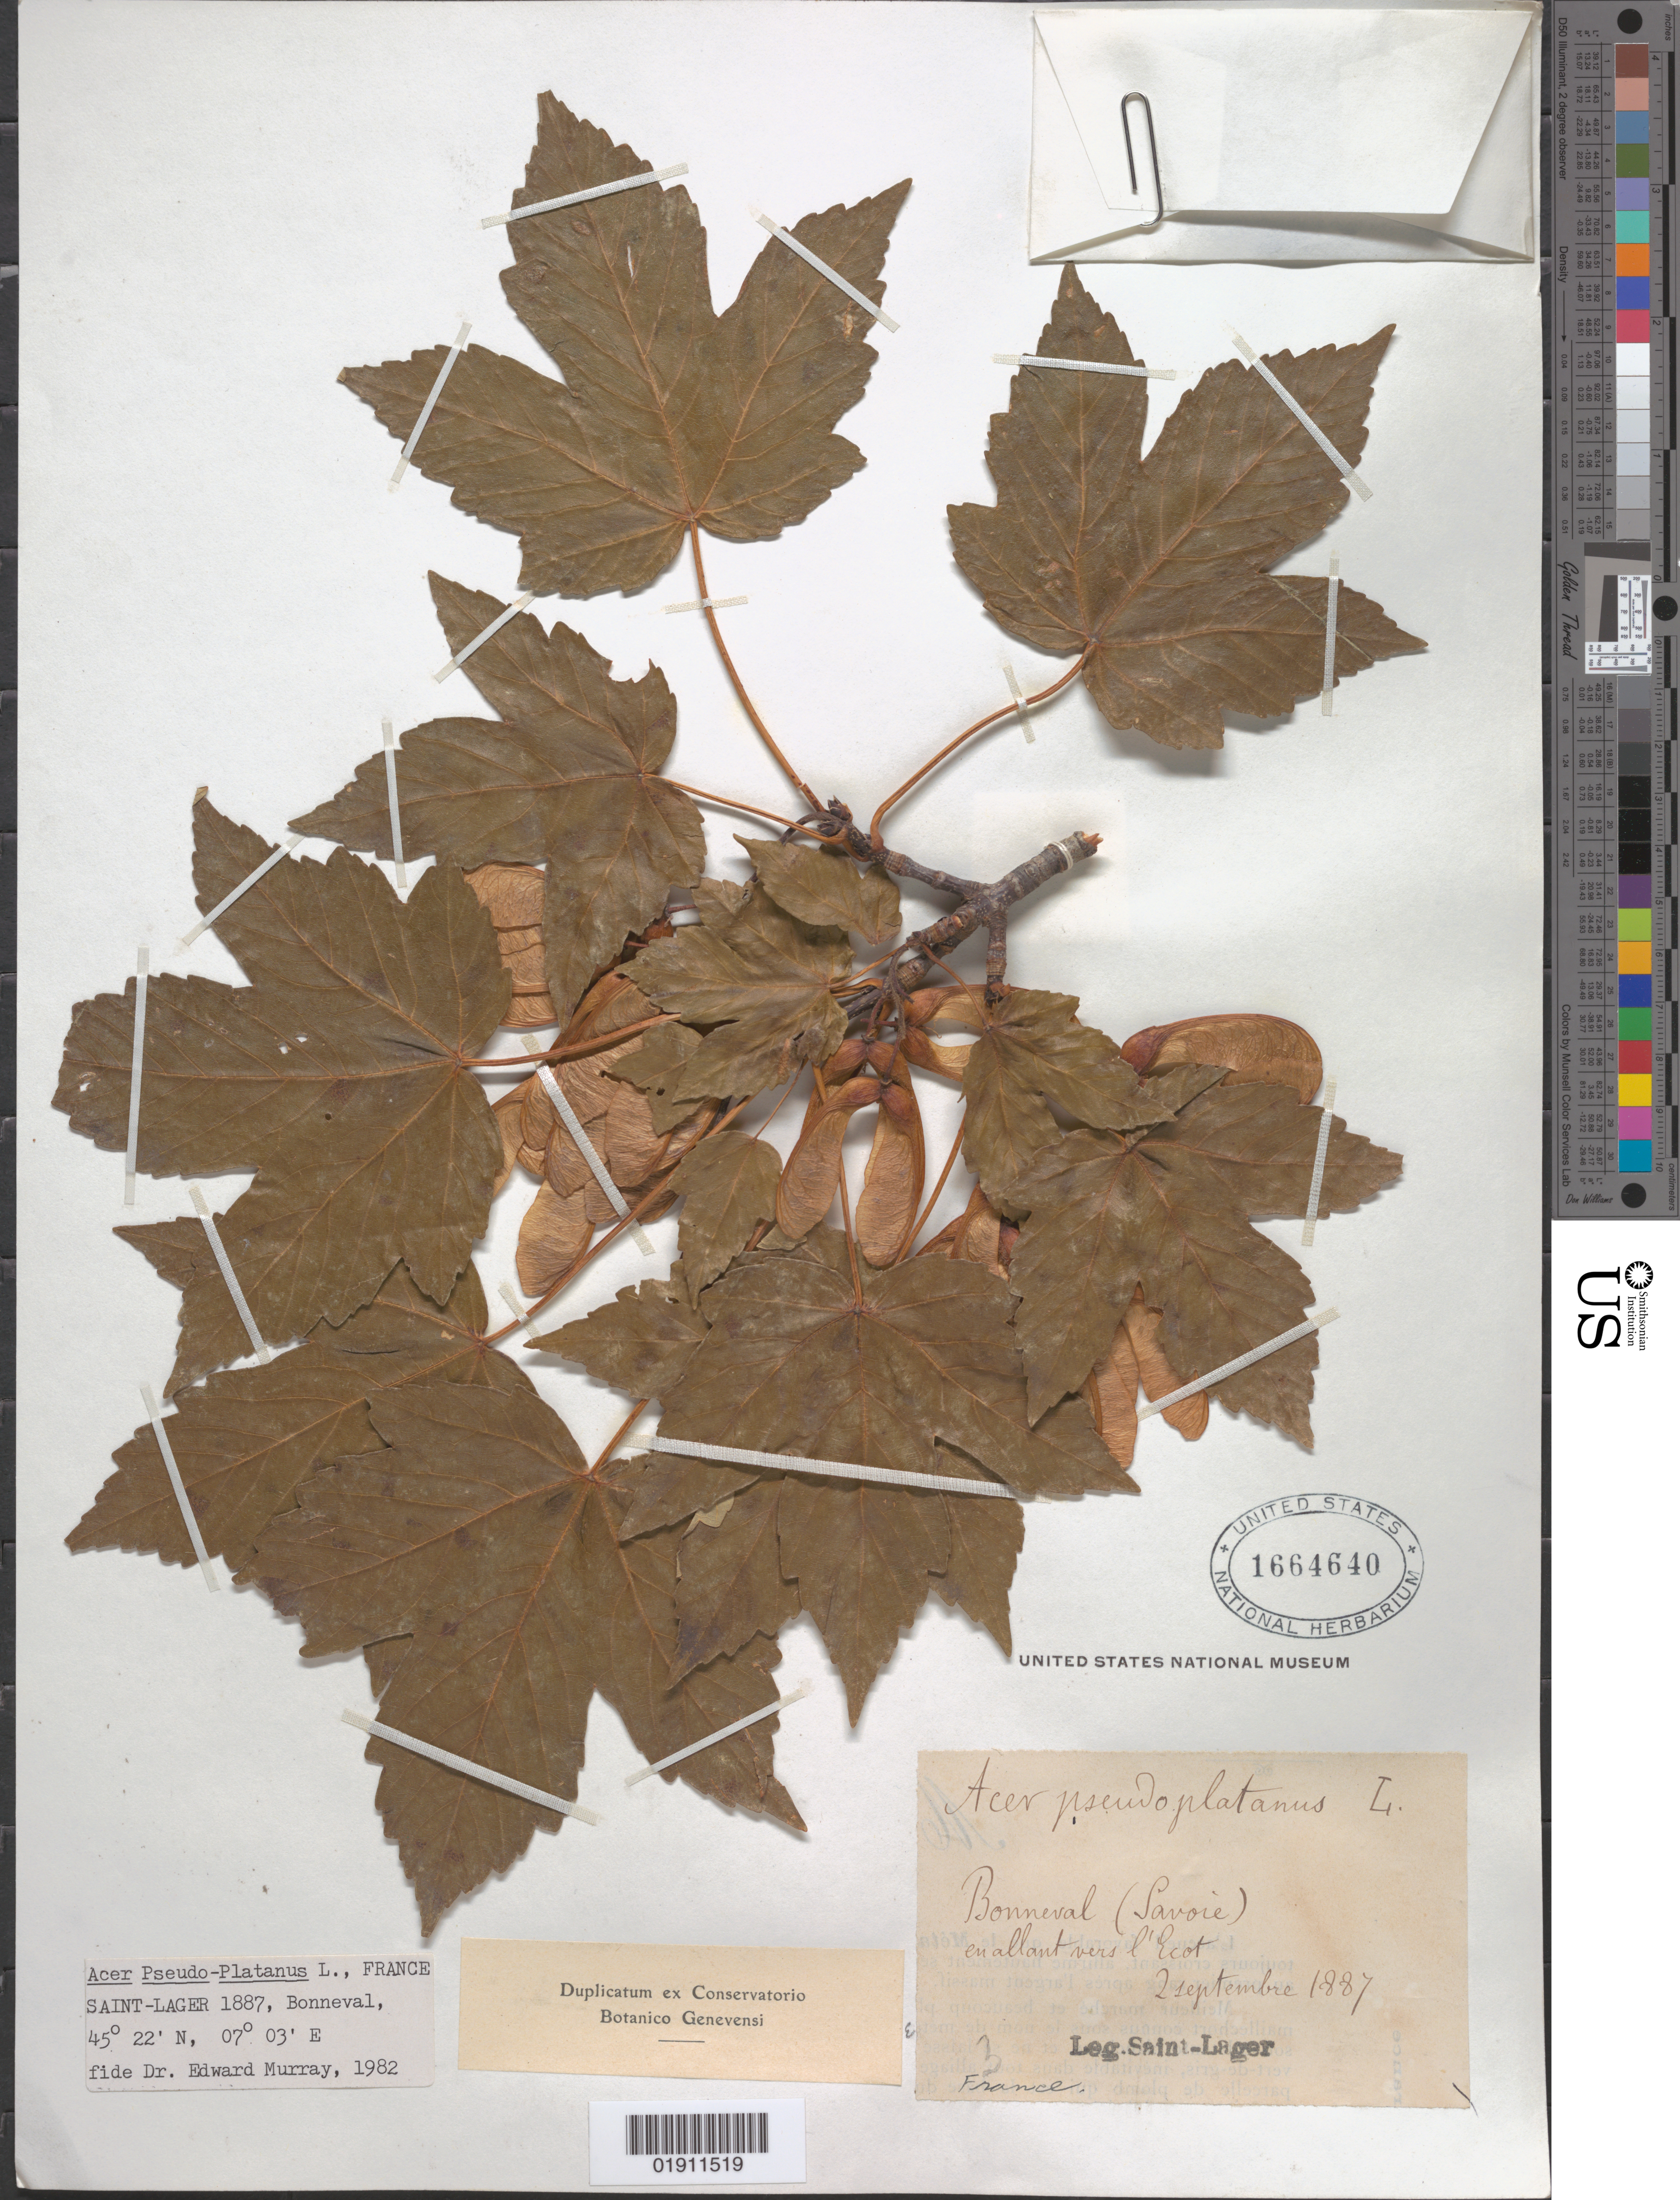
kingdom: Plantae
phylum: Tracheophyta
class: Magnoliopsida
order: Sapindales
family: Sapindaceae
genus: Acer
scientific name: Acer pseudoplatanus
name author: L.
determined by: Murray, Edward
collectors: J. B. Saint-Lager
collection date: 1997-09-02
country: France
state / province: Auvergne-Rhône-Alpes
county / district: Savoie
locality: Bonneval (Savoie) en allant vers l'Ecot [?]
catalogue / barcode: US 1664640